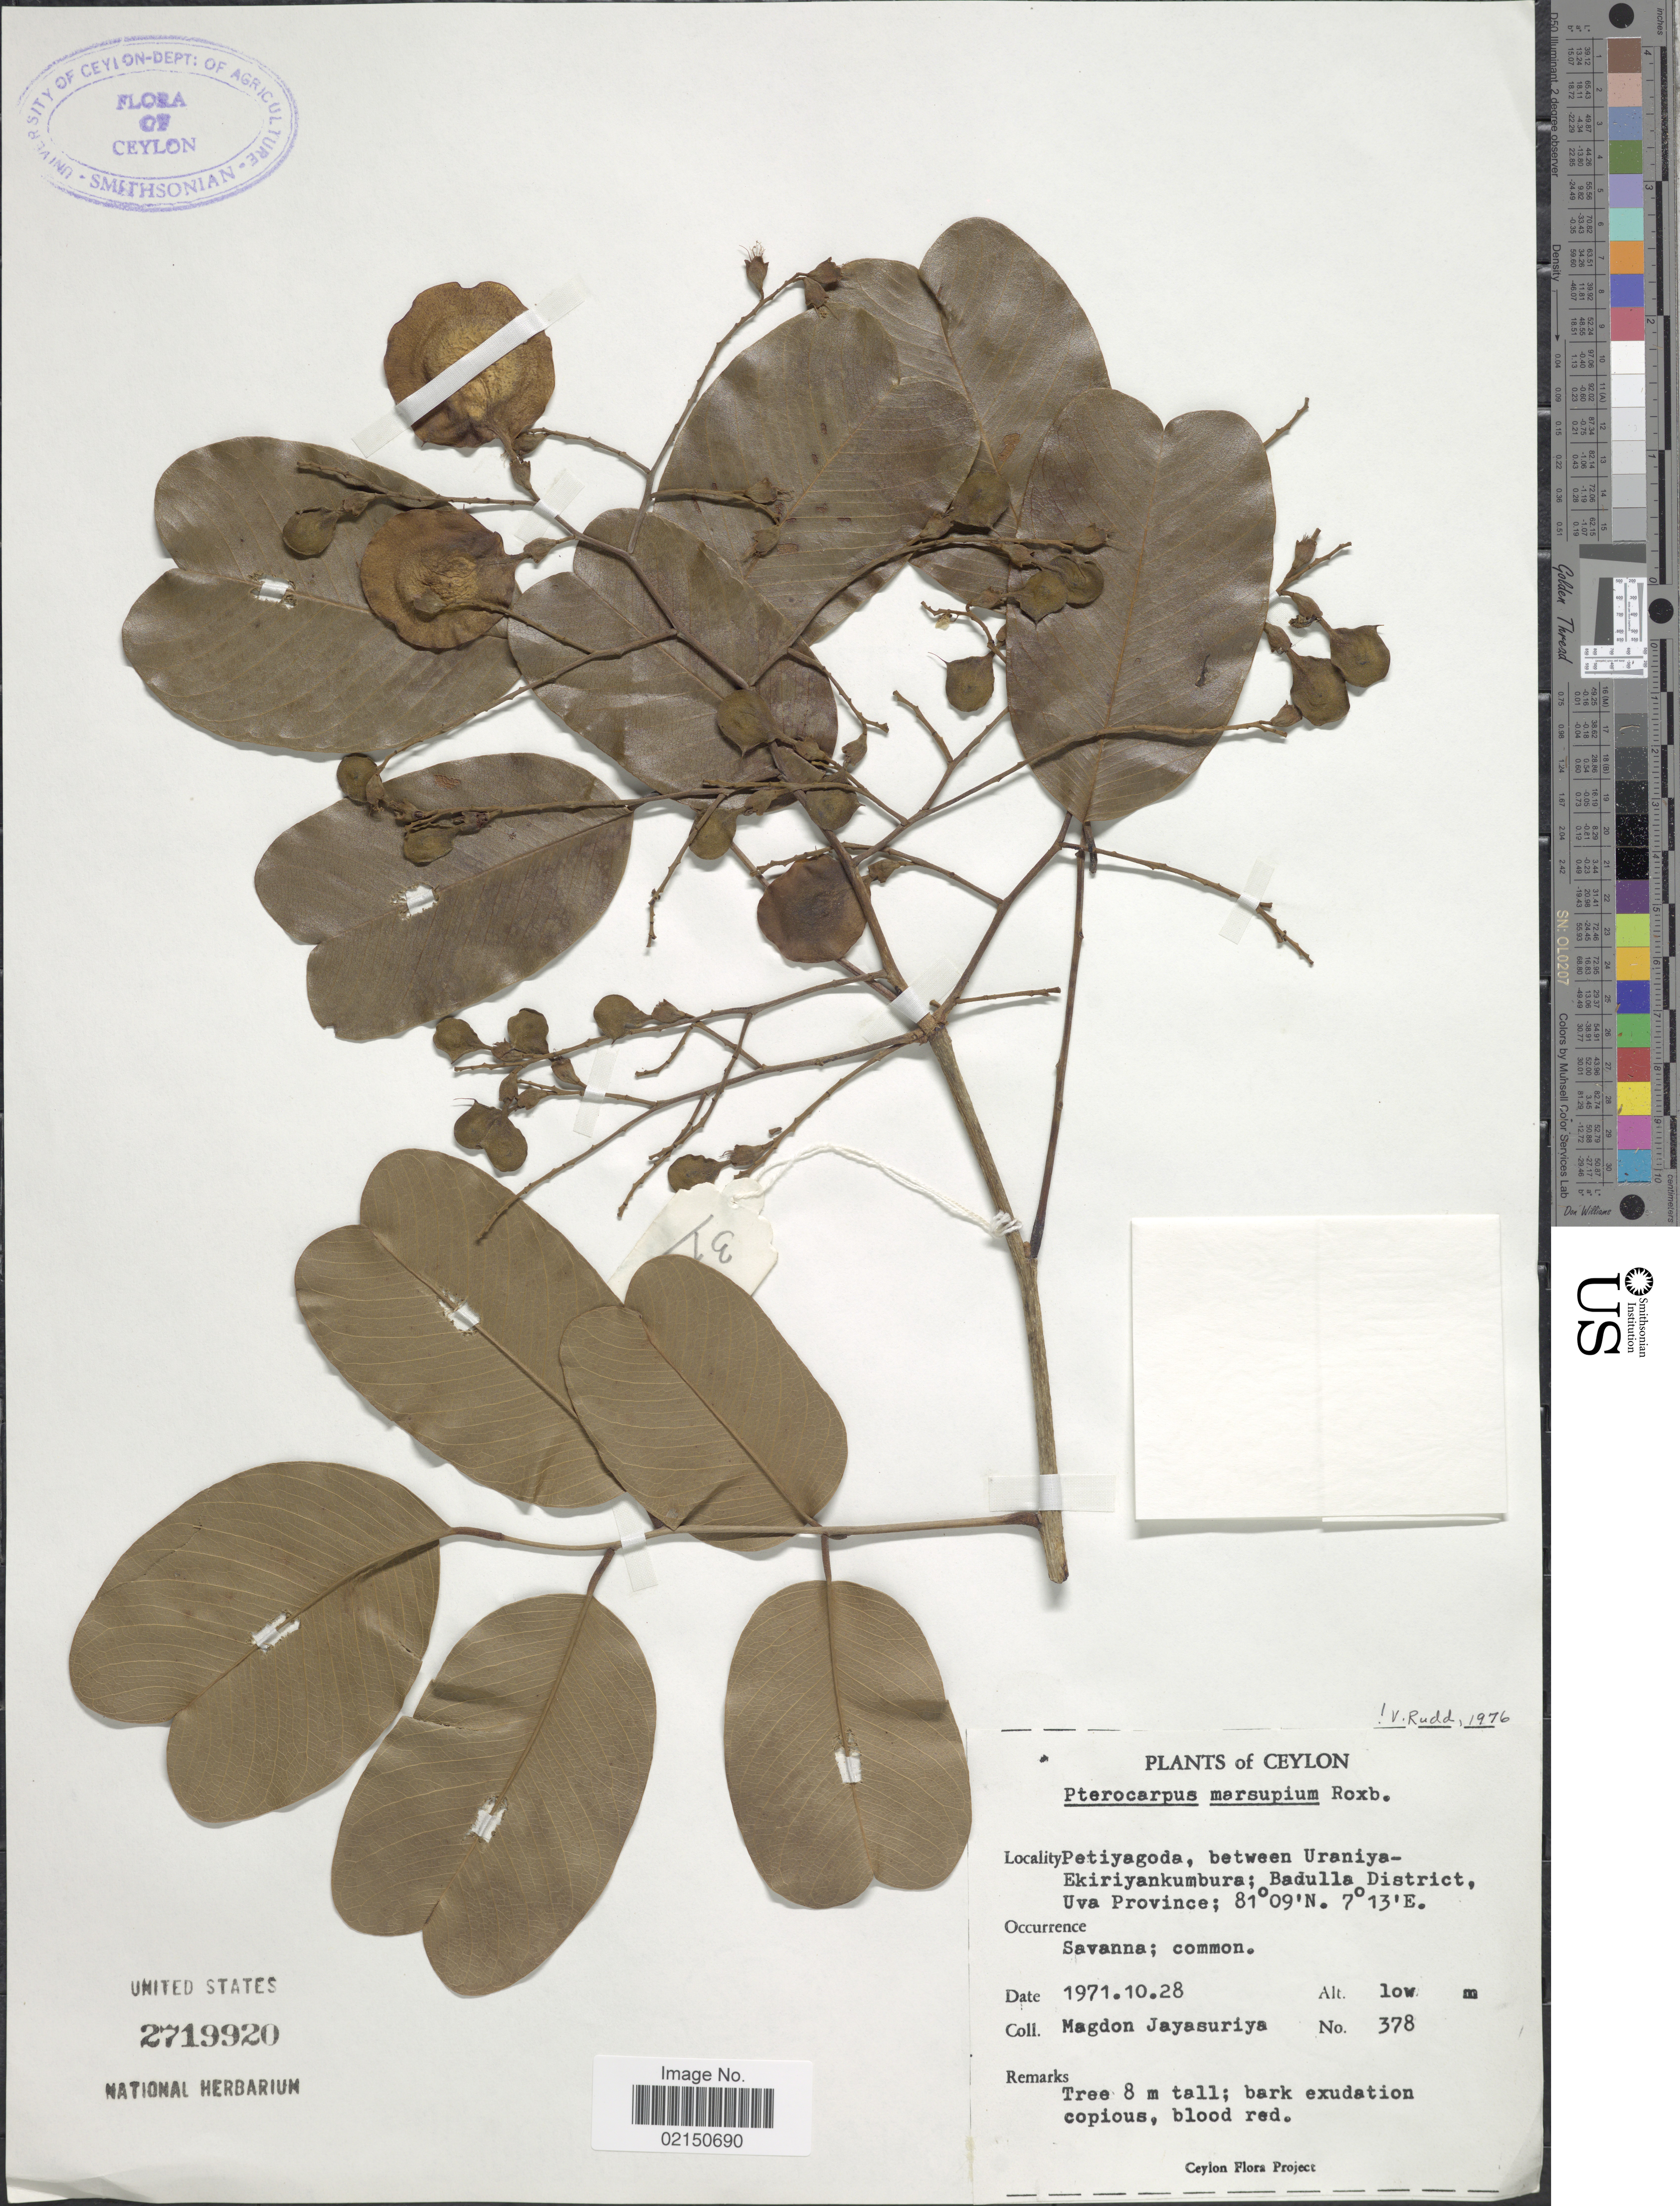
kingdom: Plantae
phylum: Tracheophyta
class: Magnoliopsida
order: Fabales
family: Fabaceae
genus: Pterocarpus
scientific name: Pterocarpus marsupium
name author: Roxb.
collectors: A. H. Jayasuriya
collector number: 378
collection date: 1971-10-28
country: Sri Lanka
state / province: Uva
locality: Ceylon. Petiyagoda, between Uraniya-Ekiriyankumbura; Badulla District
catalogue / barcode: US 2719920